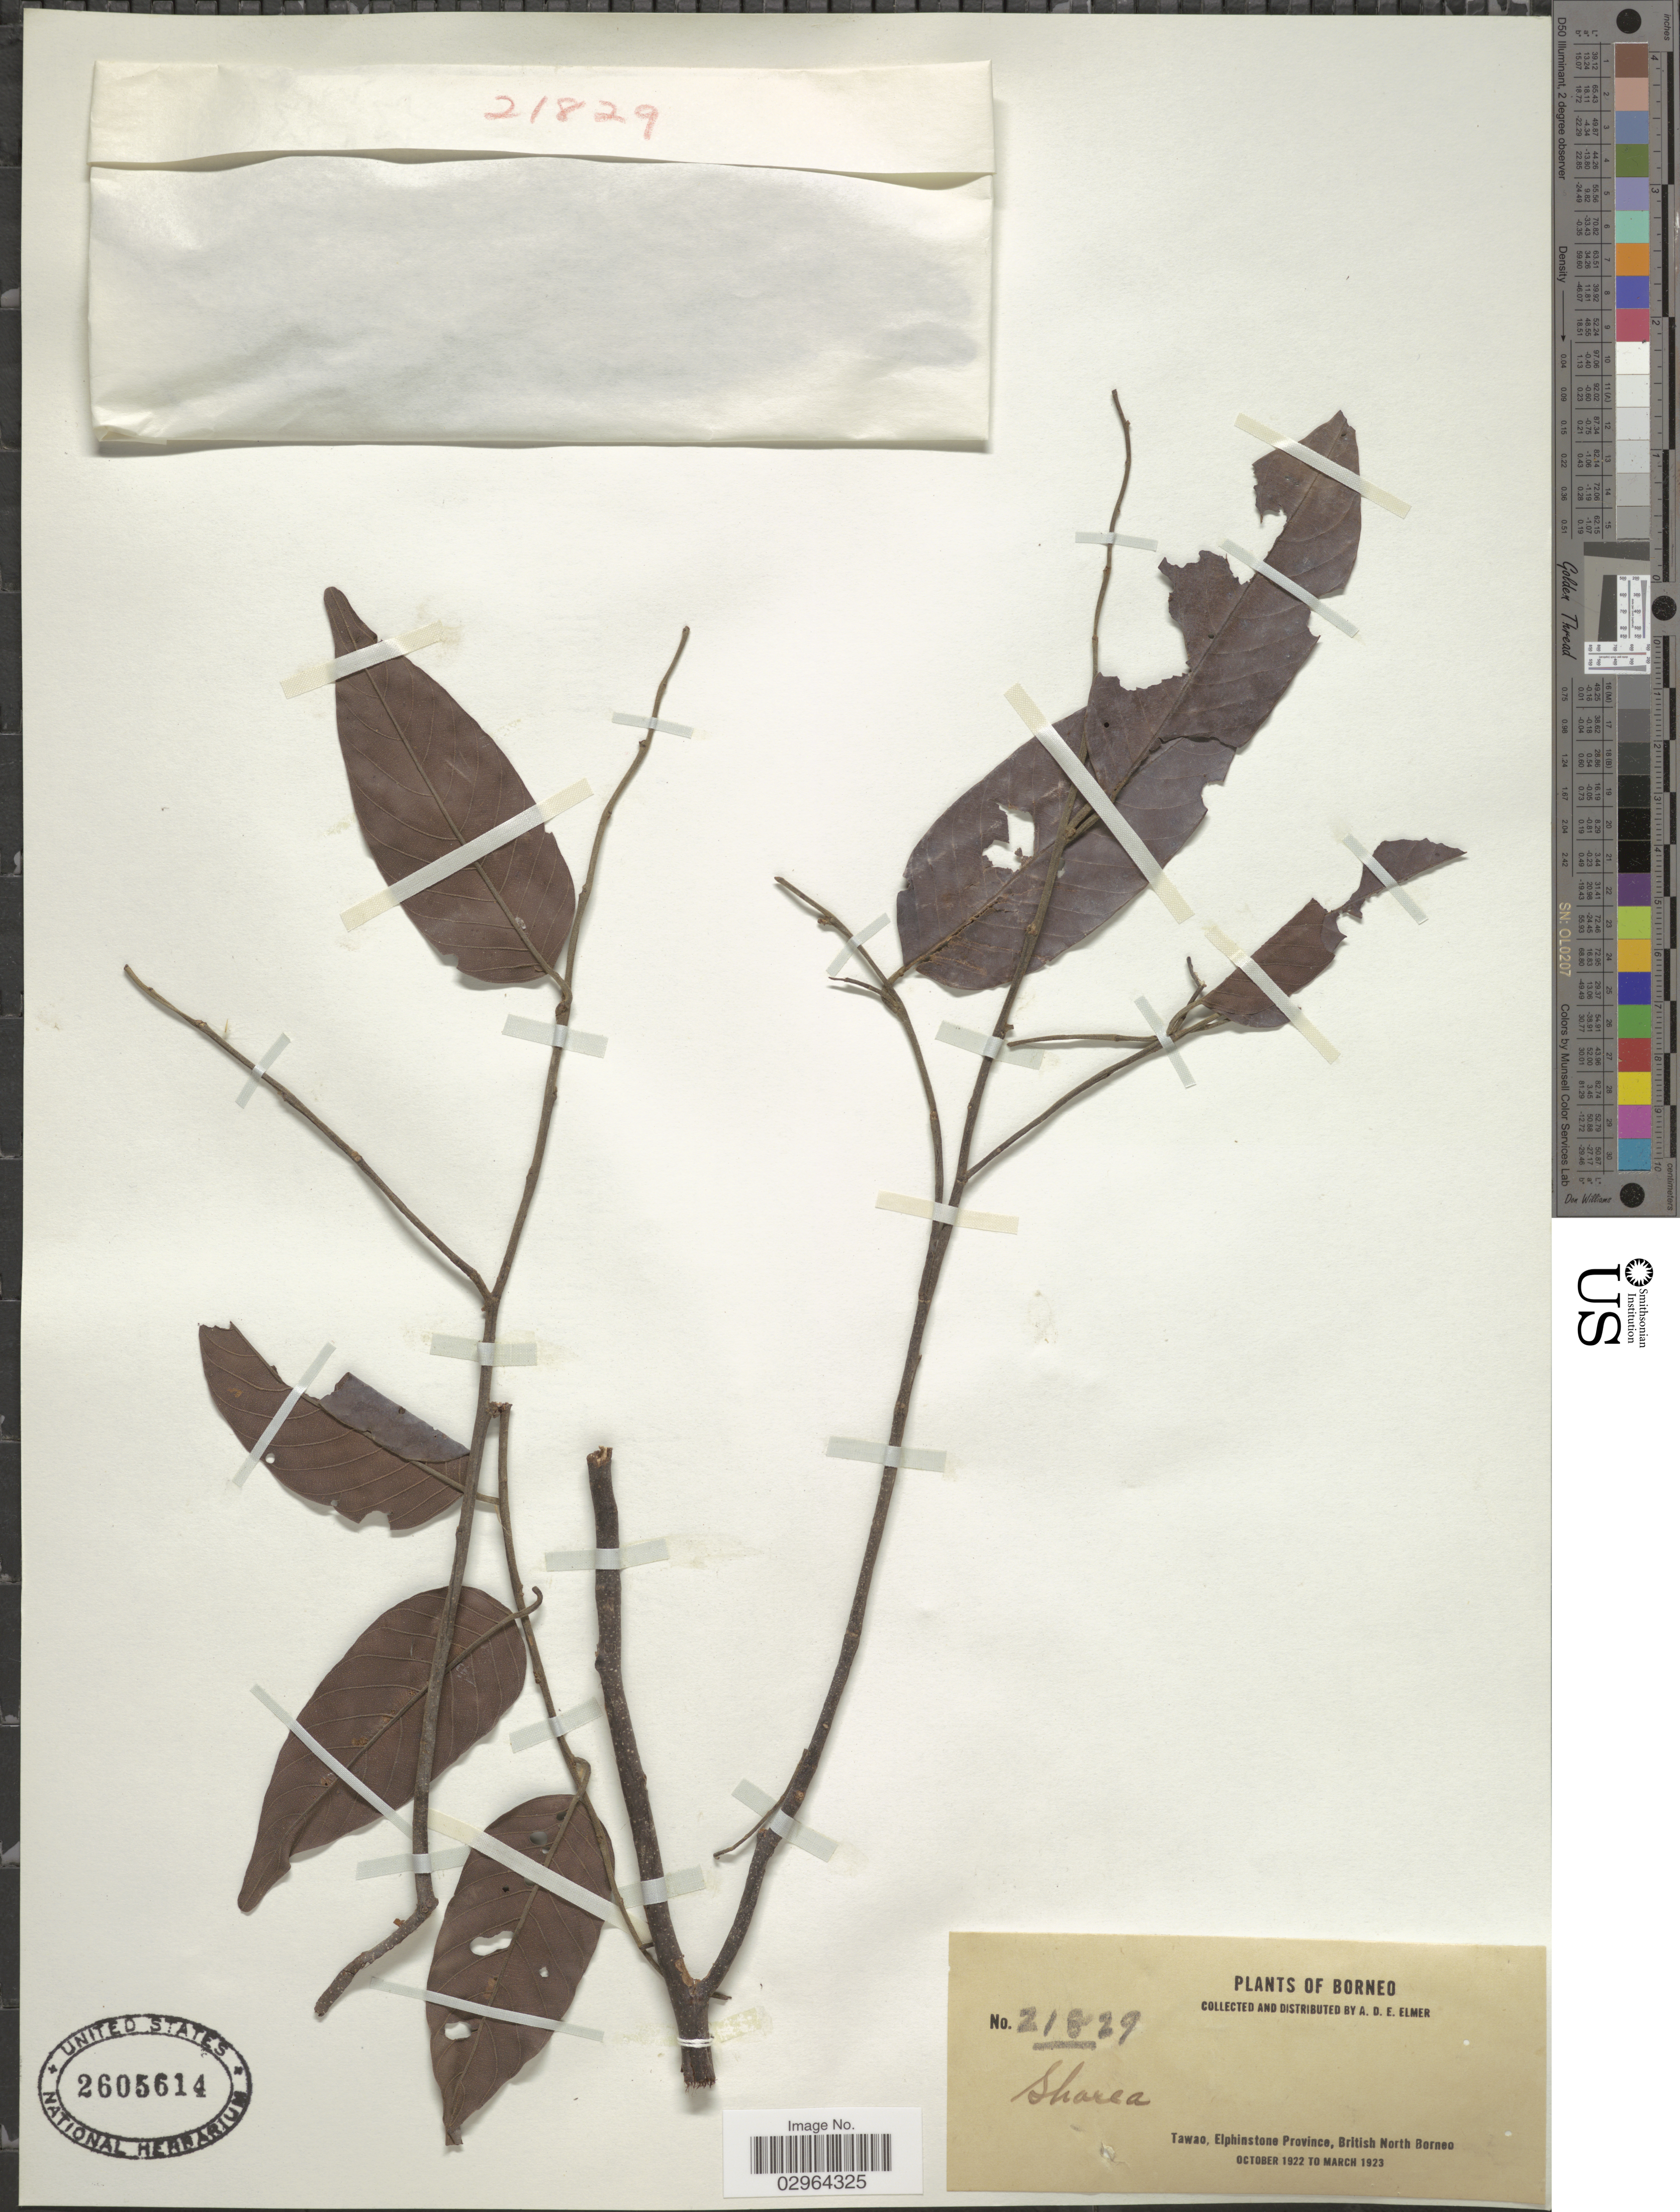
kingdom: Plantae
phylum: Tracheophyta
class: Magnoliopsida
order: Malvales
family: Dipterocarpaceae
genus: Rubroshorea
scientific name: Rubroshorea parvifolia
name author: (Dyer) P.S. Ashton & J. Heck.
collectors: A. D. E. Elmer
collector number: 21629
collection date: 1922-10/1923-03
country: Malaysia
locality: Borneo. Tawao, Elphinstone Province, British North Borneo.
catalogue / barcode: US 2605614